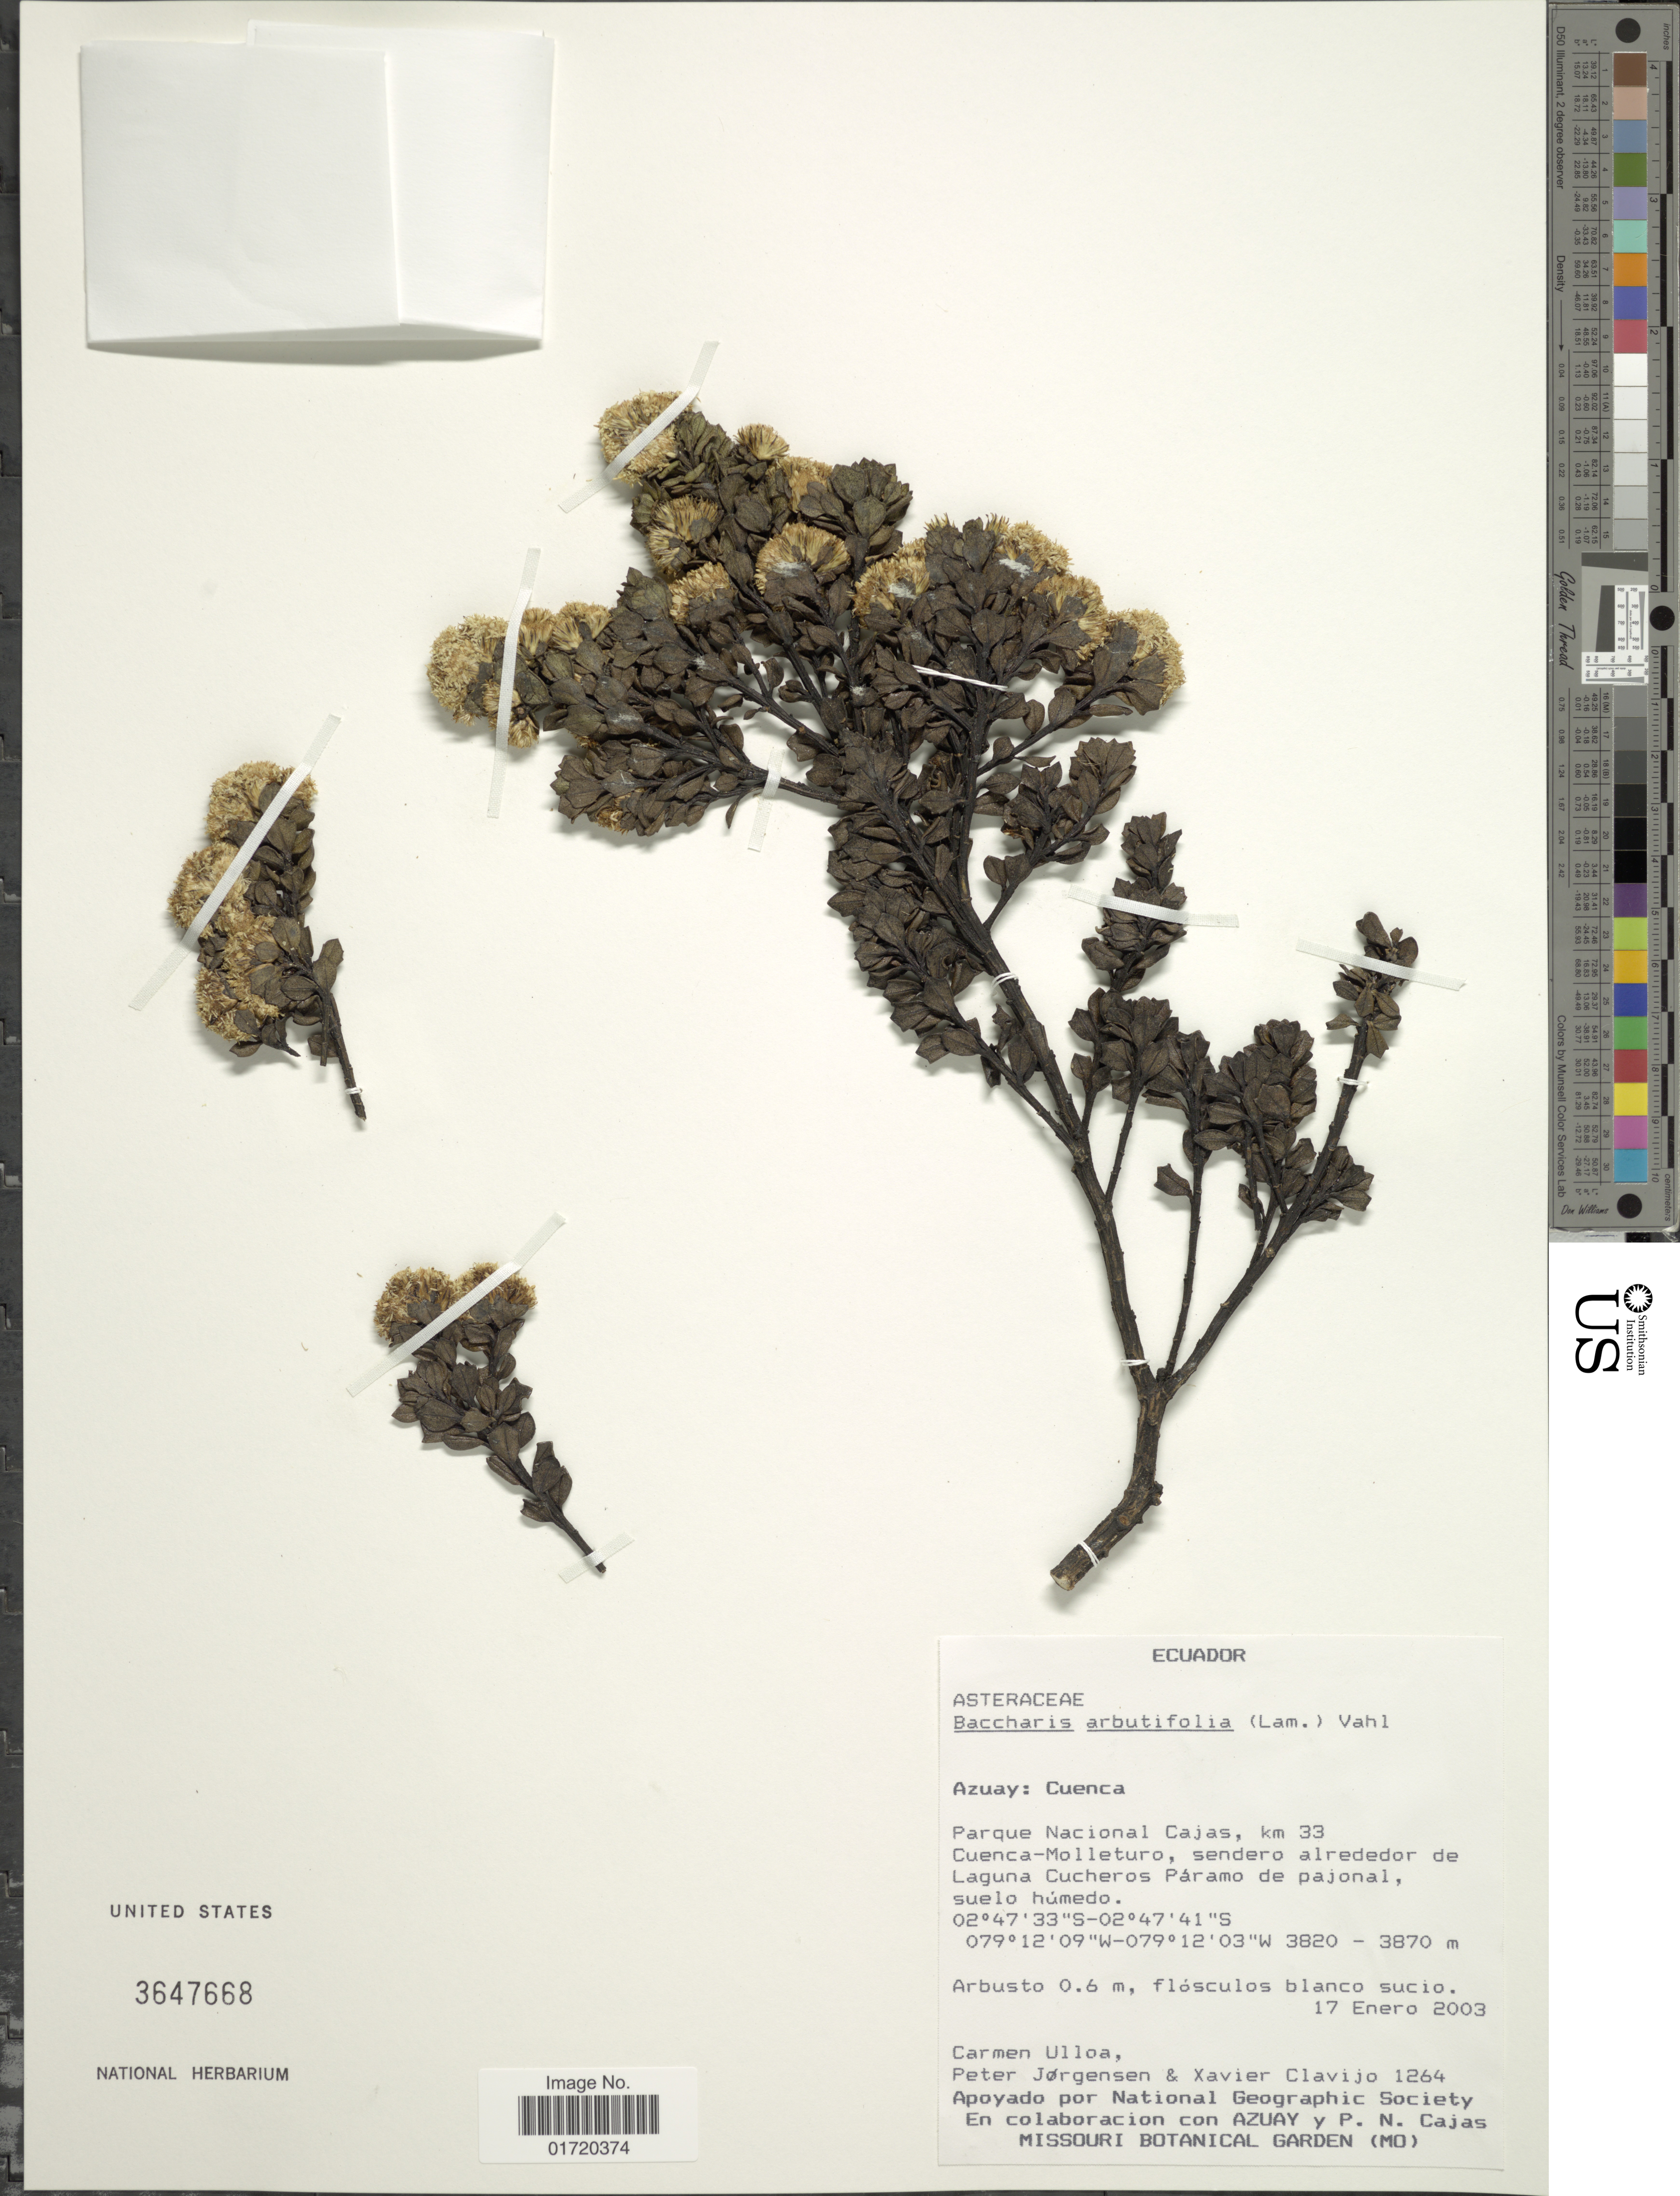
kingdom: Plantae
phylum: Tracheophyta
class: Magnoliopsida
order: Asterales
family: Asteraceae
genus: Baccharis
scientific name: Baccharis arbutifolia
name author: Vahl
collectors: C. Ulloa, P. Jörgensen & X. Clavijo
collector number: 1264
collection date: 2003-01-17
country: Ecuador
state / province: Azuay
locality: Cuenca, Parque Nacional Cajas, km 33 Cuenca-Molleturo, sendero alrededor de Laguna Cucheros Paramo de pajonal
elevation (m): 3820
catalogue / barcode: US 3647668